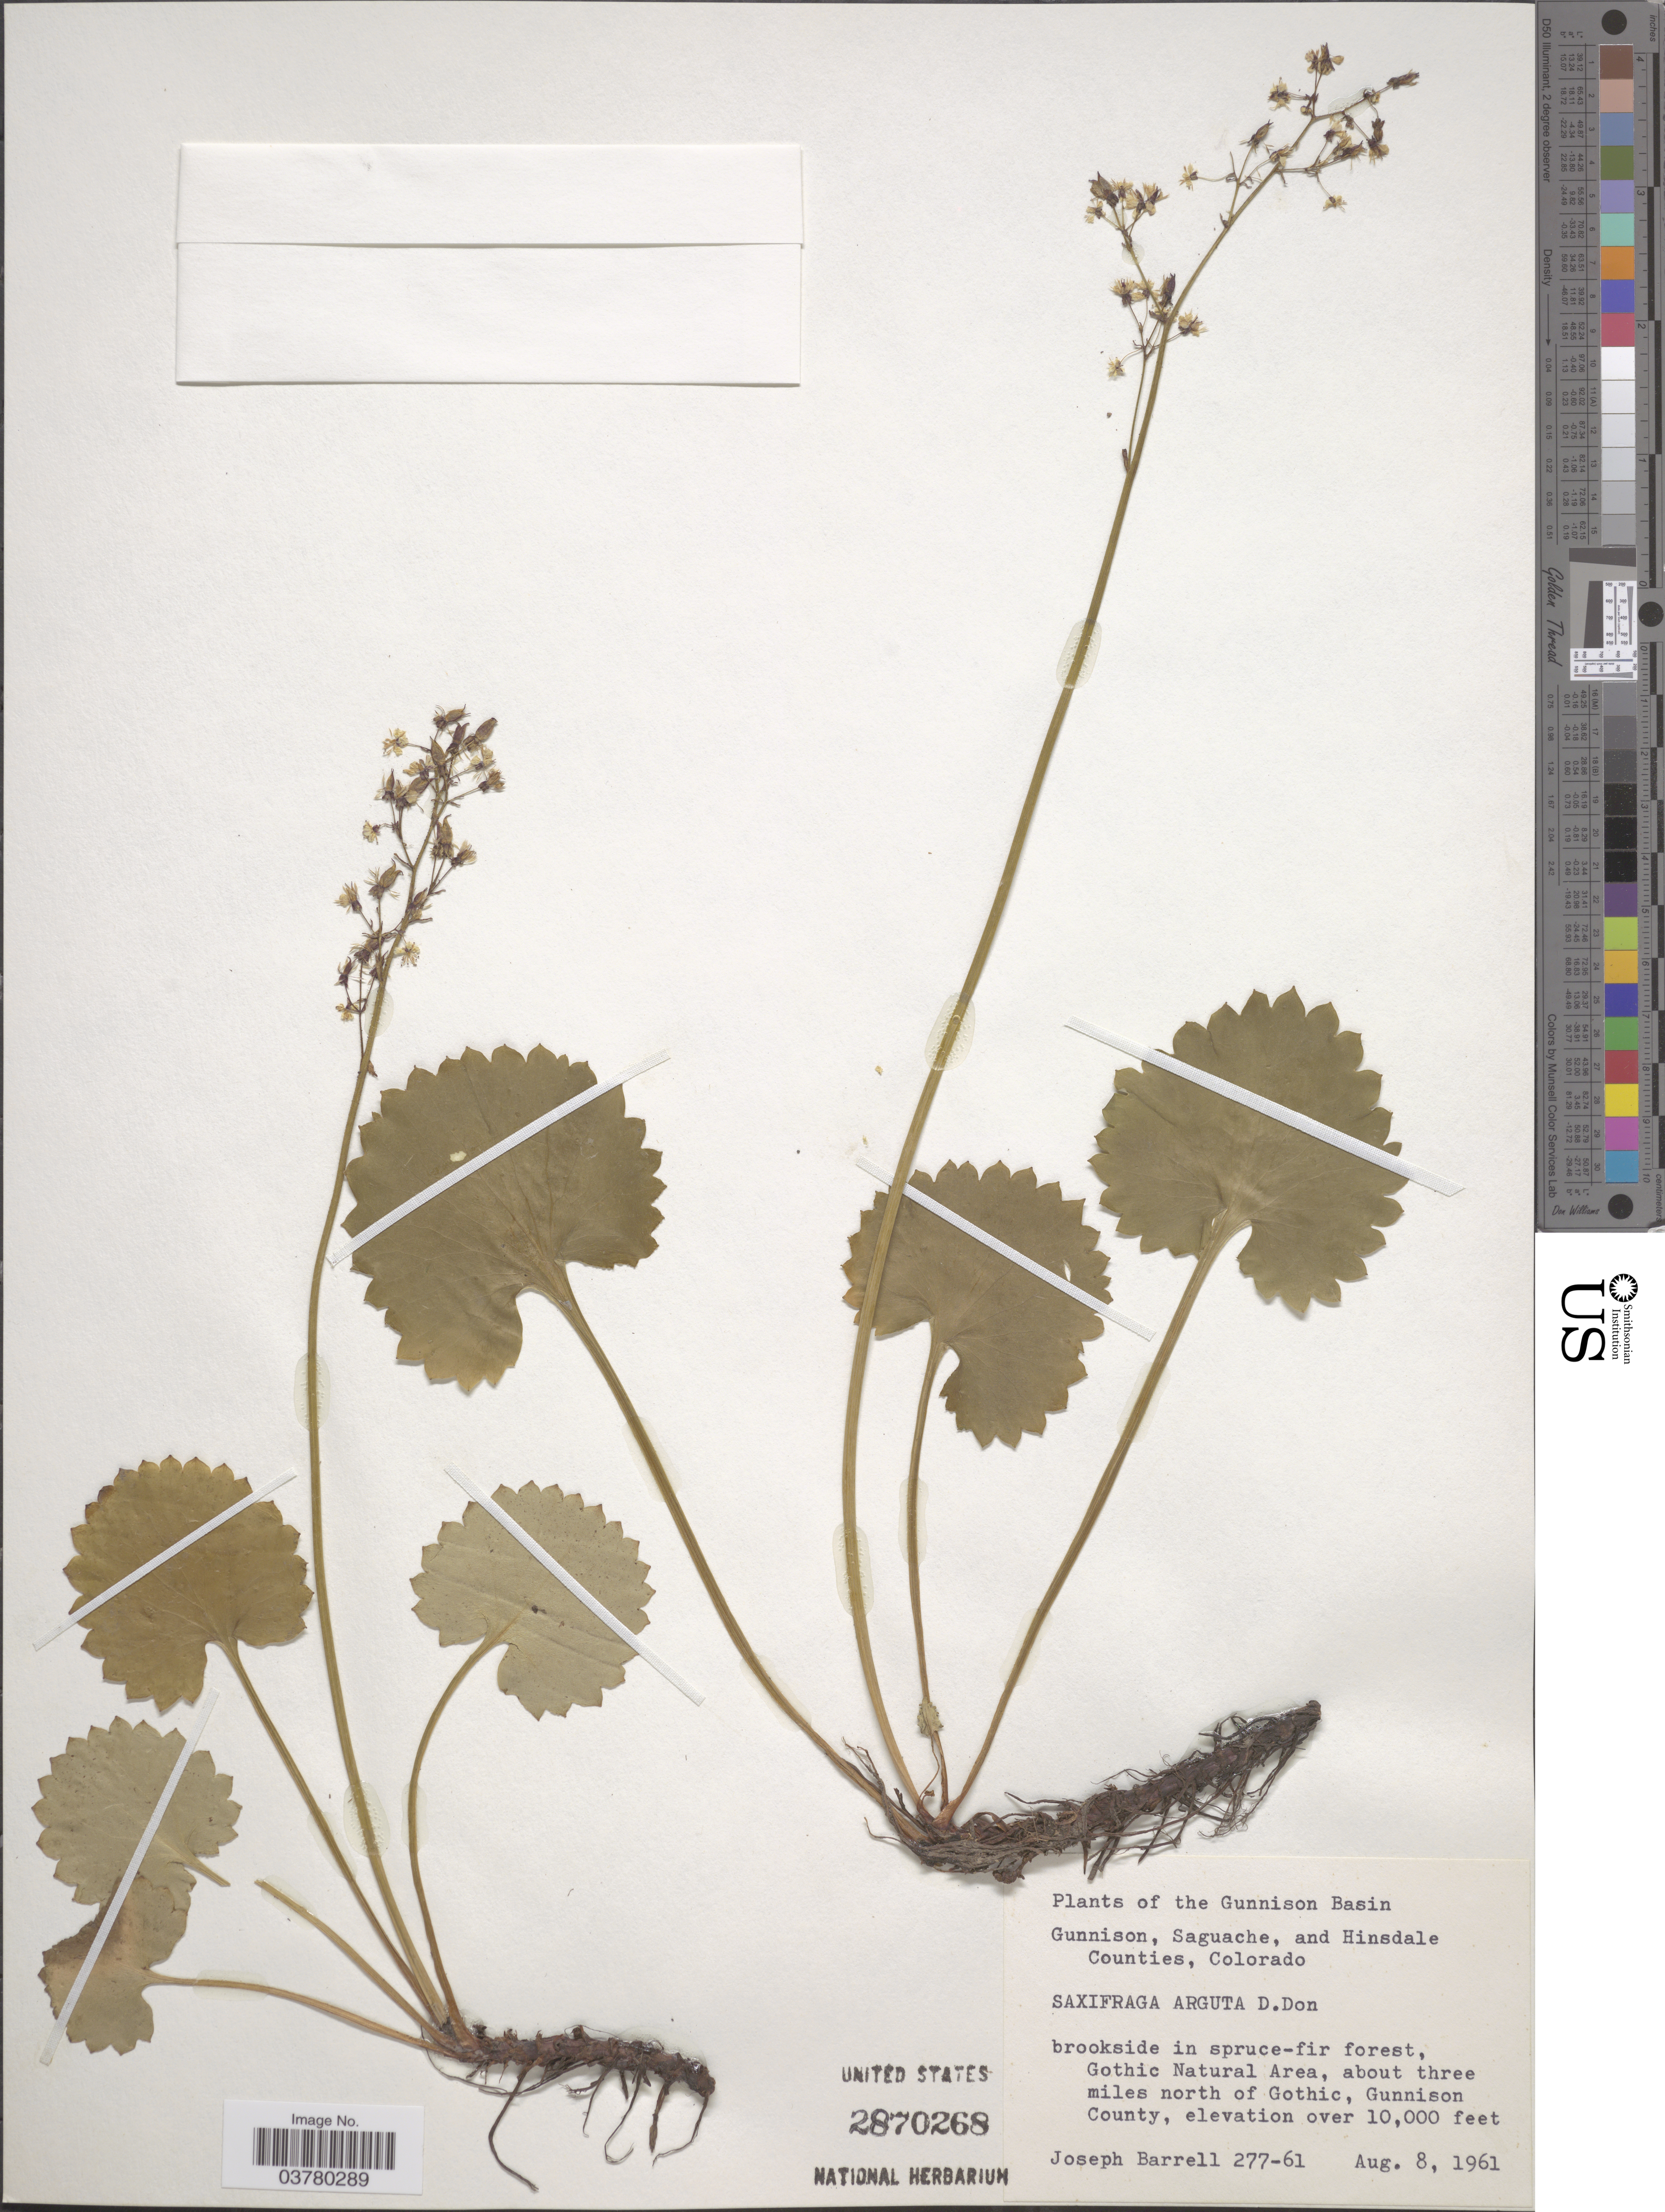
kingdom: Plantae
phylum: Tracheophyta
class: Magnoliopsida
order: Saxifragales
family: Saxifragaceae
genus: Micranthes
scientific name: Micranthes odontoloma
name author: (Piper) A. Heller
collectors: J. Barrell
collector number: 277-61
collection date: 1961-08-08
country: United States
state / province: Colorado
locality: The Gunnison Basin. Gothic Natural Area, about three miles north of Gothic, Gunnison County.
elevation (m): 3048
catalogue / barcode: US 2870268